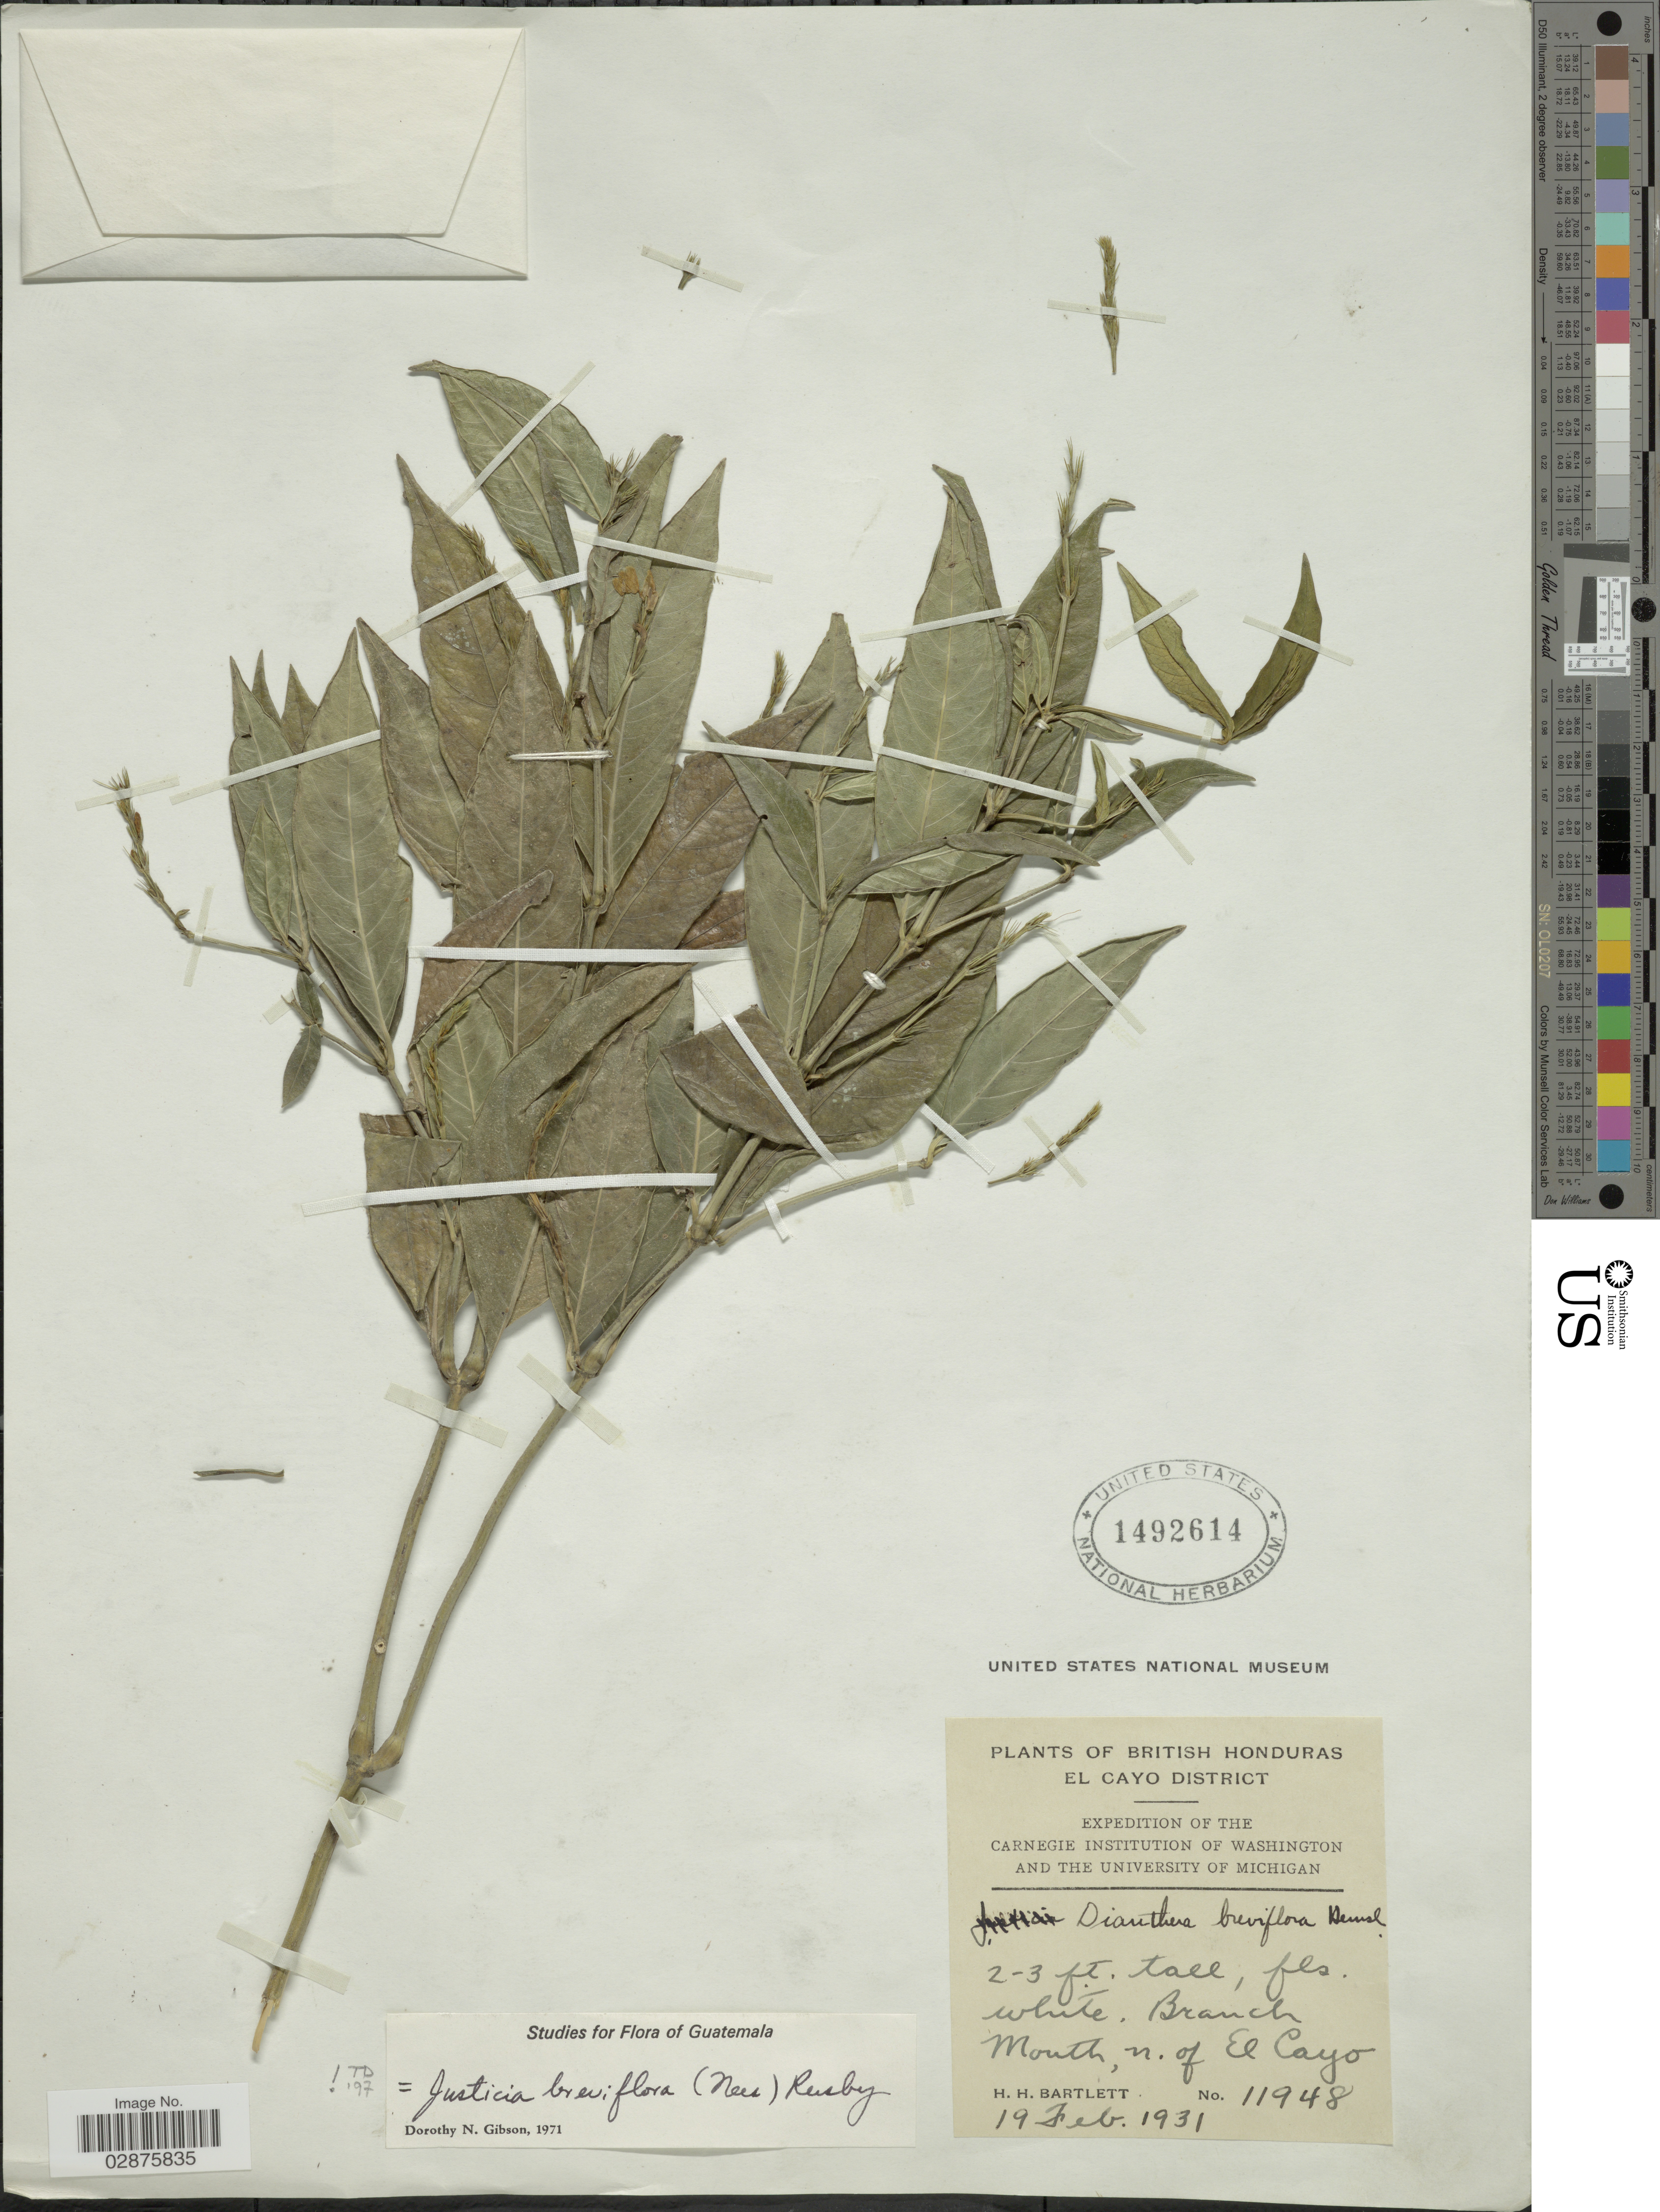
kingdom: Plantae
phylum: Tracheophyta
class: Magnoliopsida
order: Lamiales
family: Acanthaceae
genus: Justicia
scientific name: Justicia breviflora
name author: (Nees) Rusby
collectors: H. H. Bartlett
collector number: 11948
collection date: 1931-02-19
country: Belize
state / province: Cayo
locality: Branch Mouth n. of El Cayo.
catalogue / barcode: US 1492614